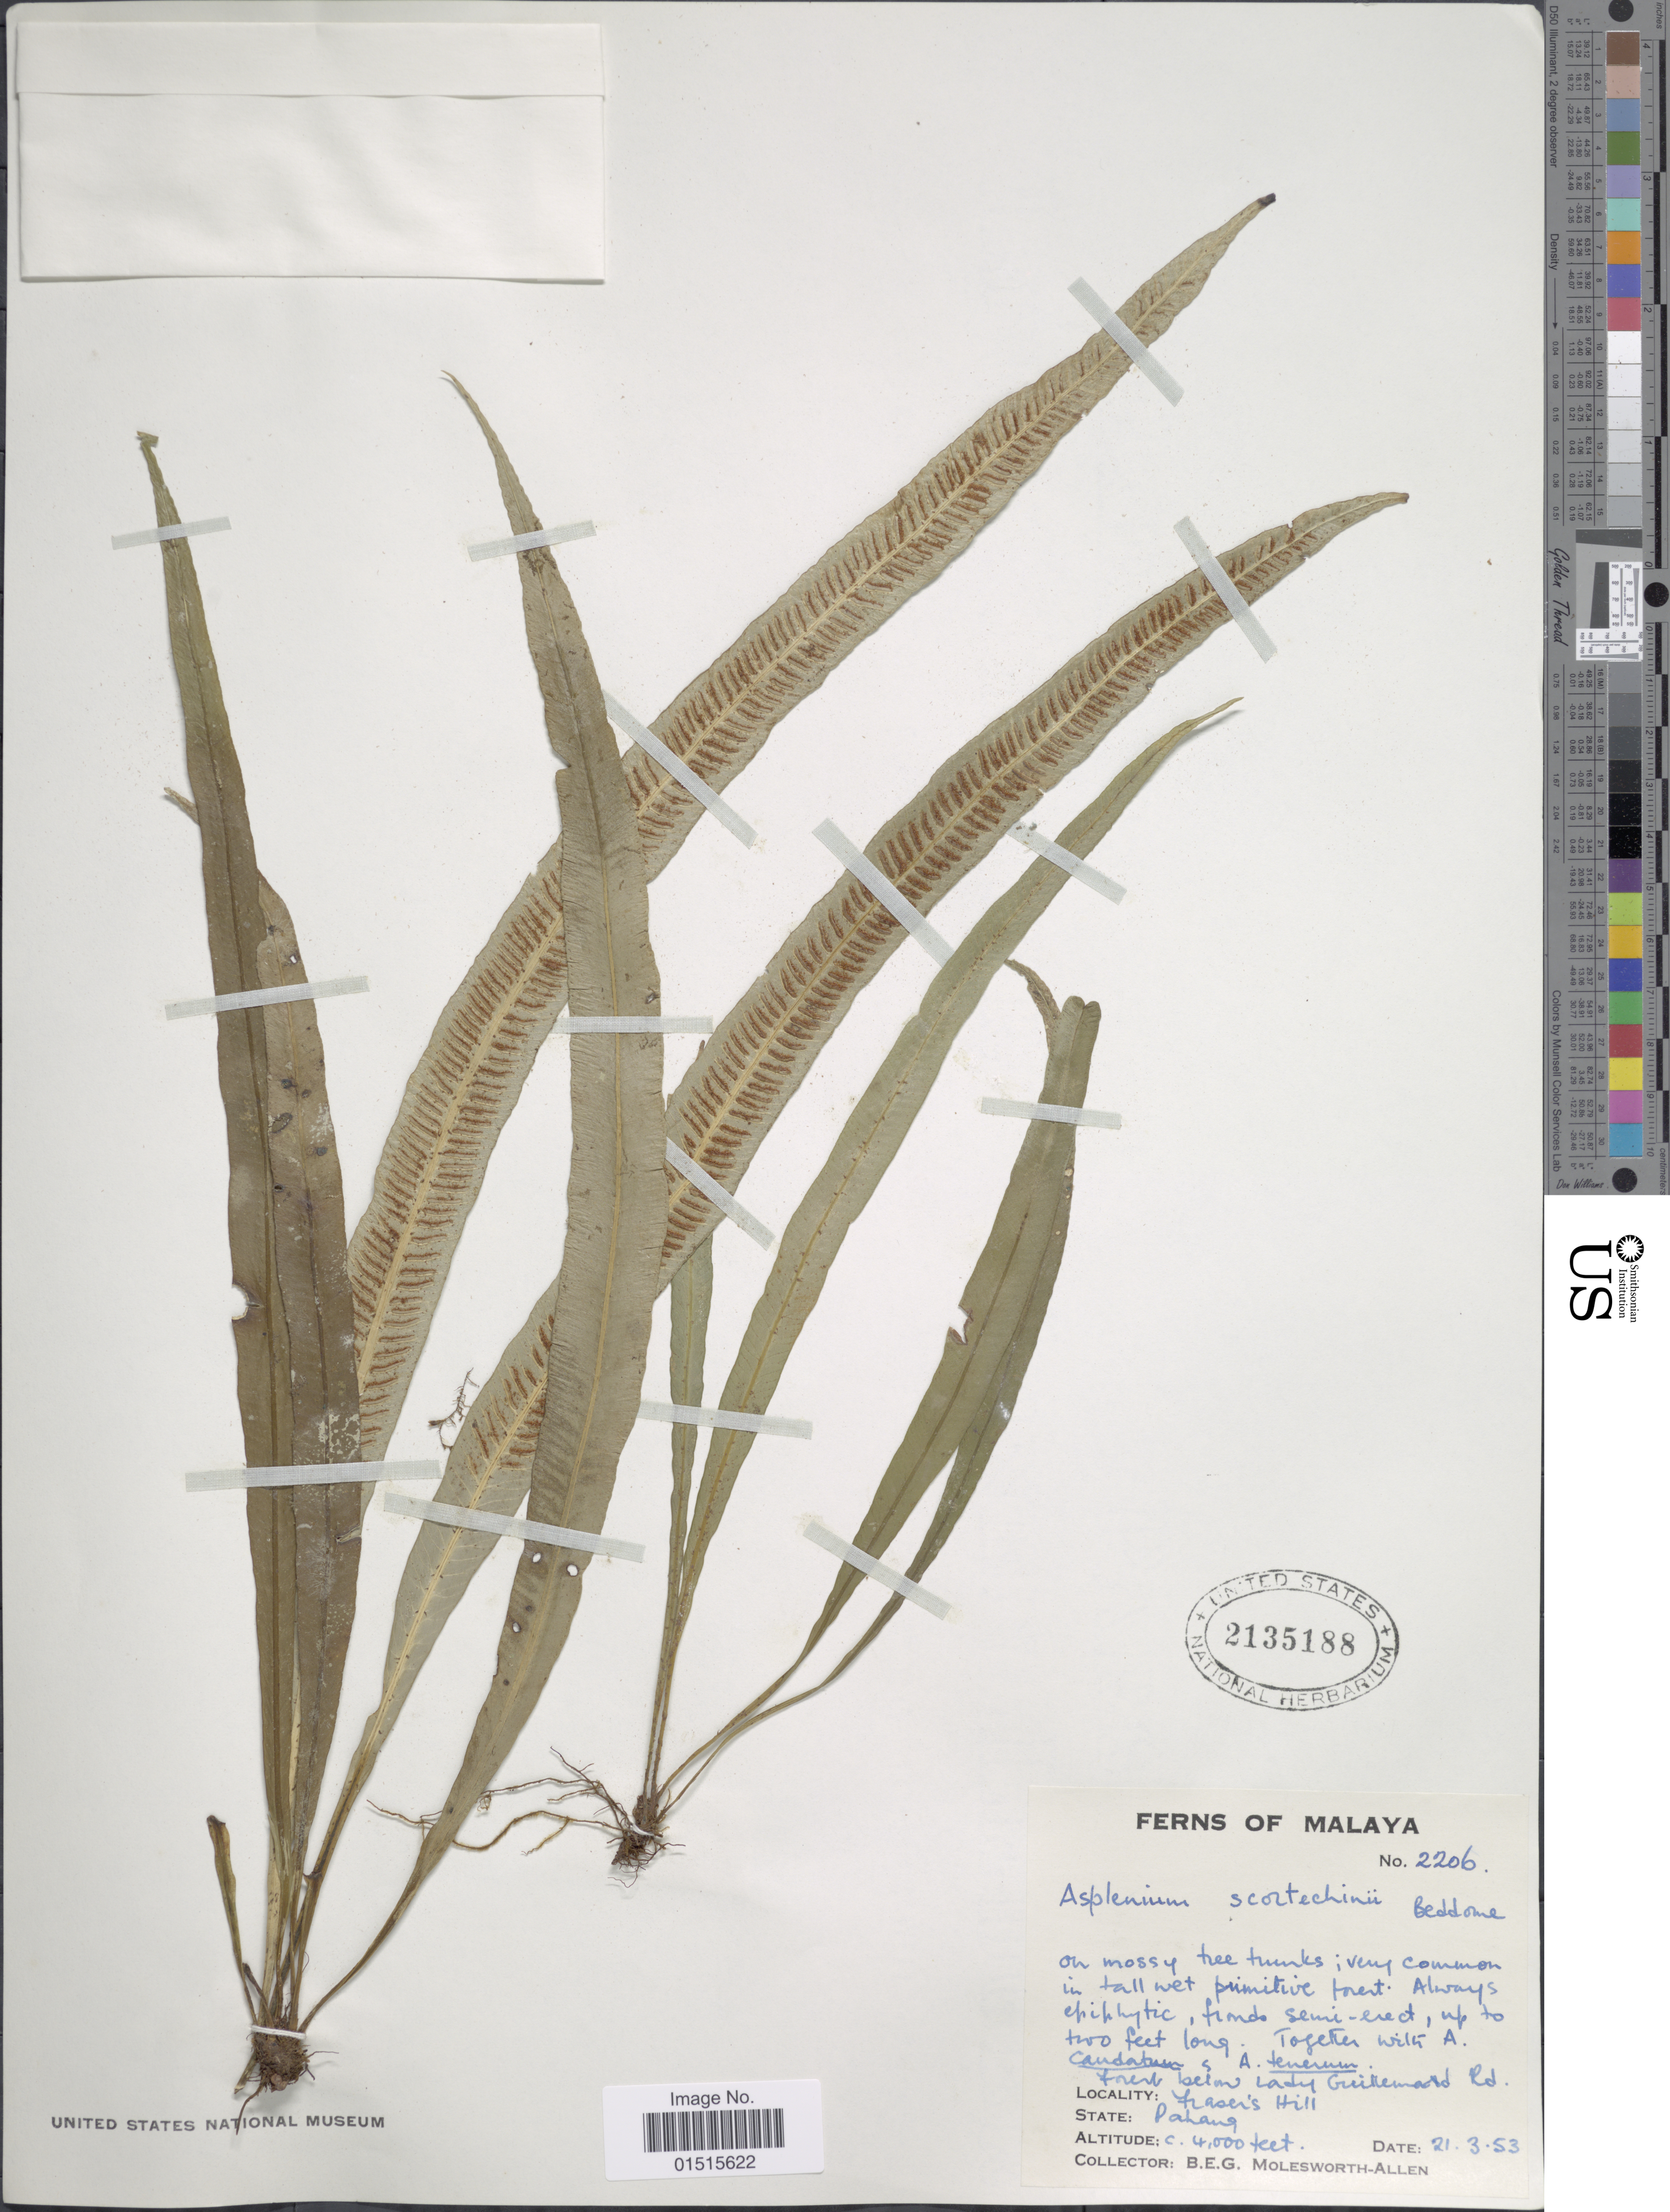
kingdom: Plantae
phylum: Tracheophyta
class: Polypodiopsida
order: Polypodiales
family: Aspleniaceae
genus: Asplenium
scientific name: Asplenium scortechinii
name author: Bedd.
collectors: B. E. G. Molesworth-Allen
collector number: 2206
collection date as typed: Transcribed d/m/y: 21/3/53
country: Malaysia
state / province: Pahang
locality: Forest below Lady Guillemard Rd., Fraser's Hill [Bukit Fraser].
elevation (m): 1219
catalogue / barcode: US 2135188